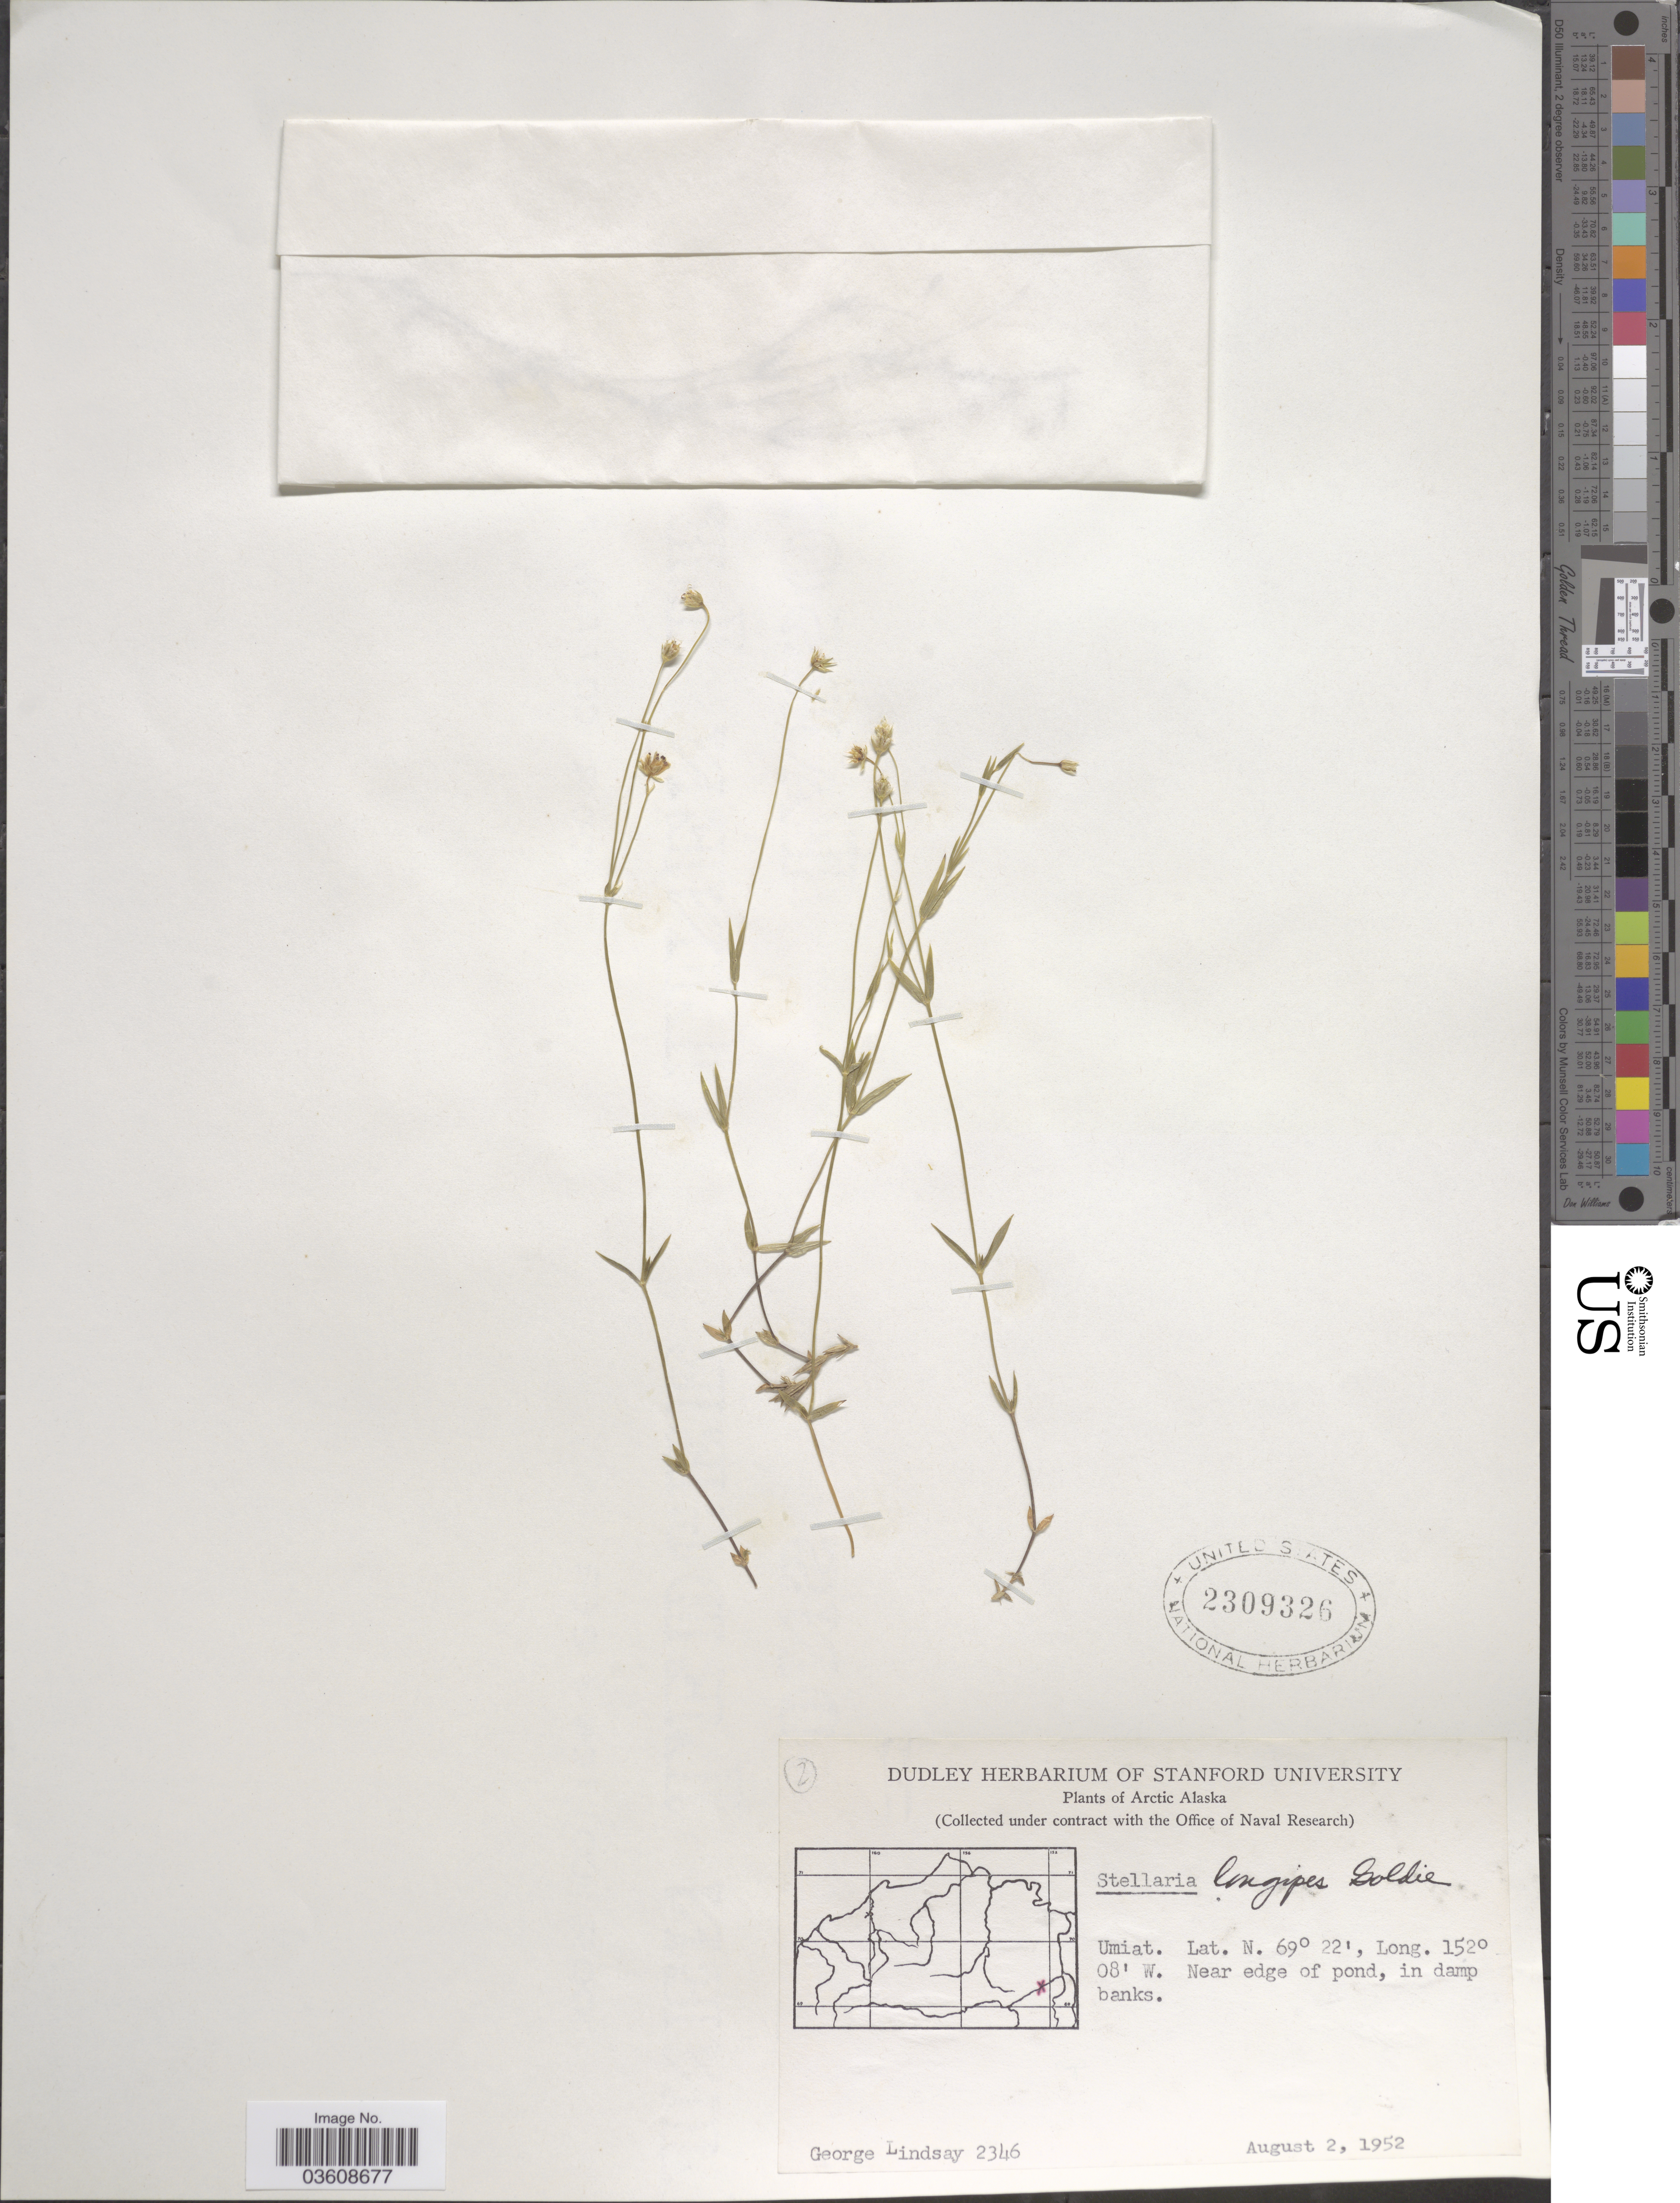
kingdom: Plantae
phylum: Tracheophyta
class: Magnoliopsida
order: Caryophyllales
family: Caryophyllaceae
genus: Stellaria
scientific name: Stellaria longipes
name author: Goldie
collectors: G. Lindsay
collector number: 2346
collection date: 1952-08-02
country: United States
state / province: Alaska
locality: Arctic Alaska. Umiat.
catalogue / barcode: US 2309326